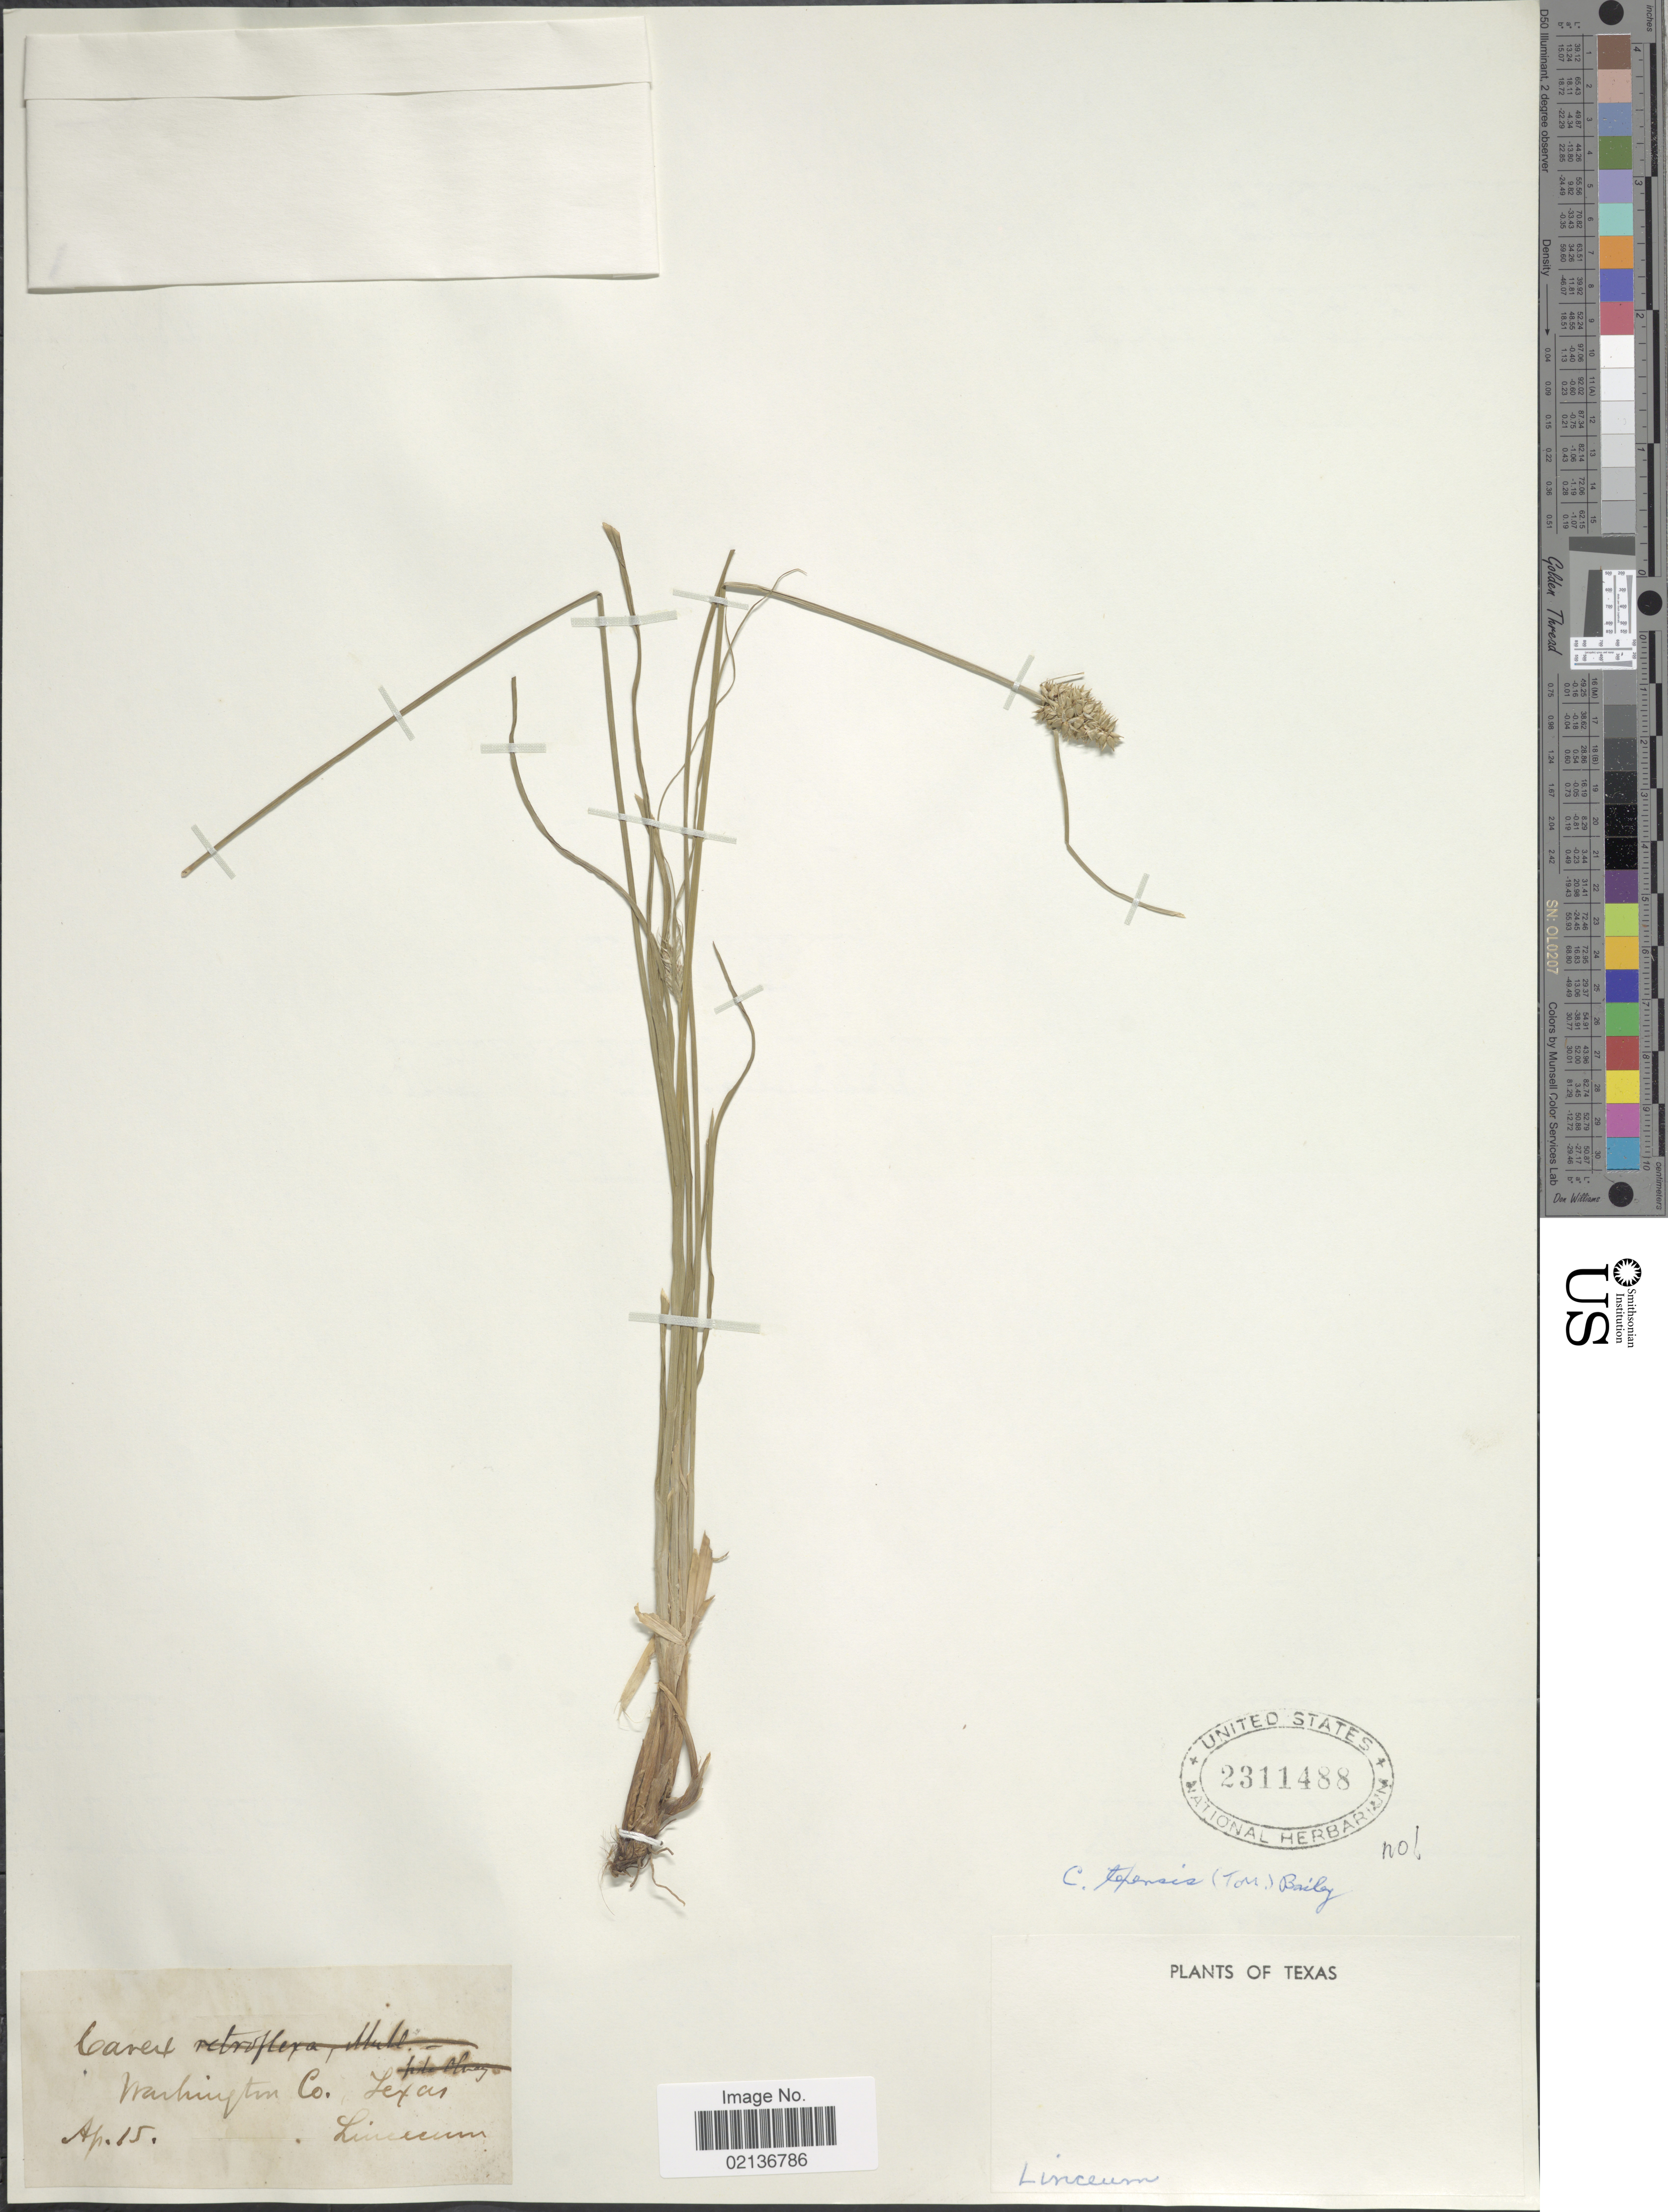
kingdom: Plantae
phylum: Tracheophyta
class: Liliopsida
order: Poales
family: Cyperaceae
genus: Carex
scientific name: Carex texensis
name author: (Torr. ex L.H. Bailey) L.H. Bailey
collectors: Linceum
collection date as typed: Transcribed d/m/y: /4/15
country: United States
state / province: Texas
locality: Washington Co., Texas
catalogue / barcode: US 2311488